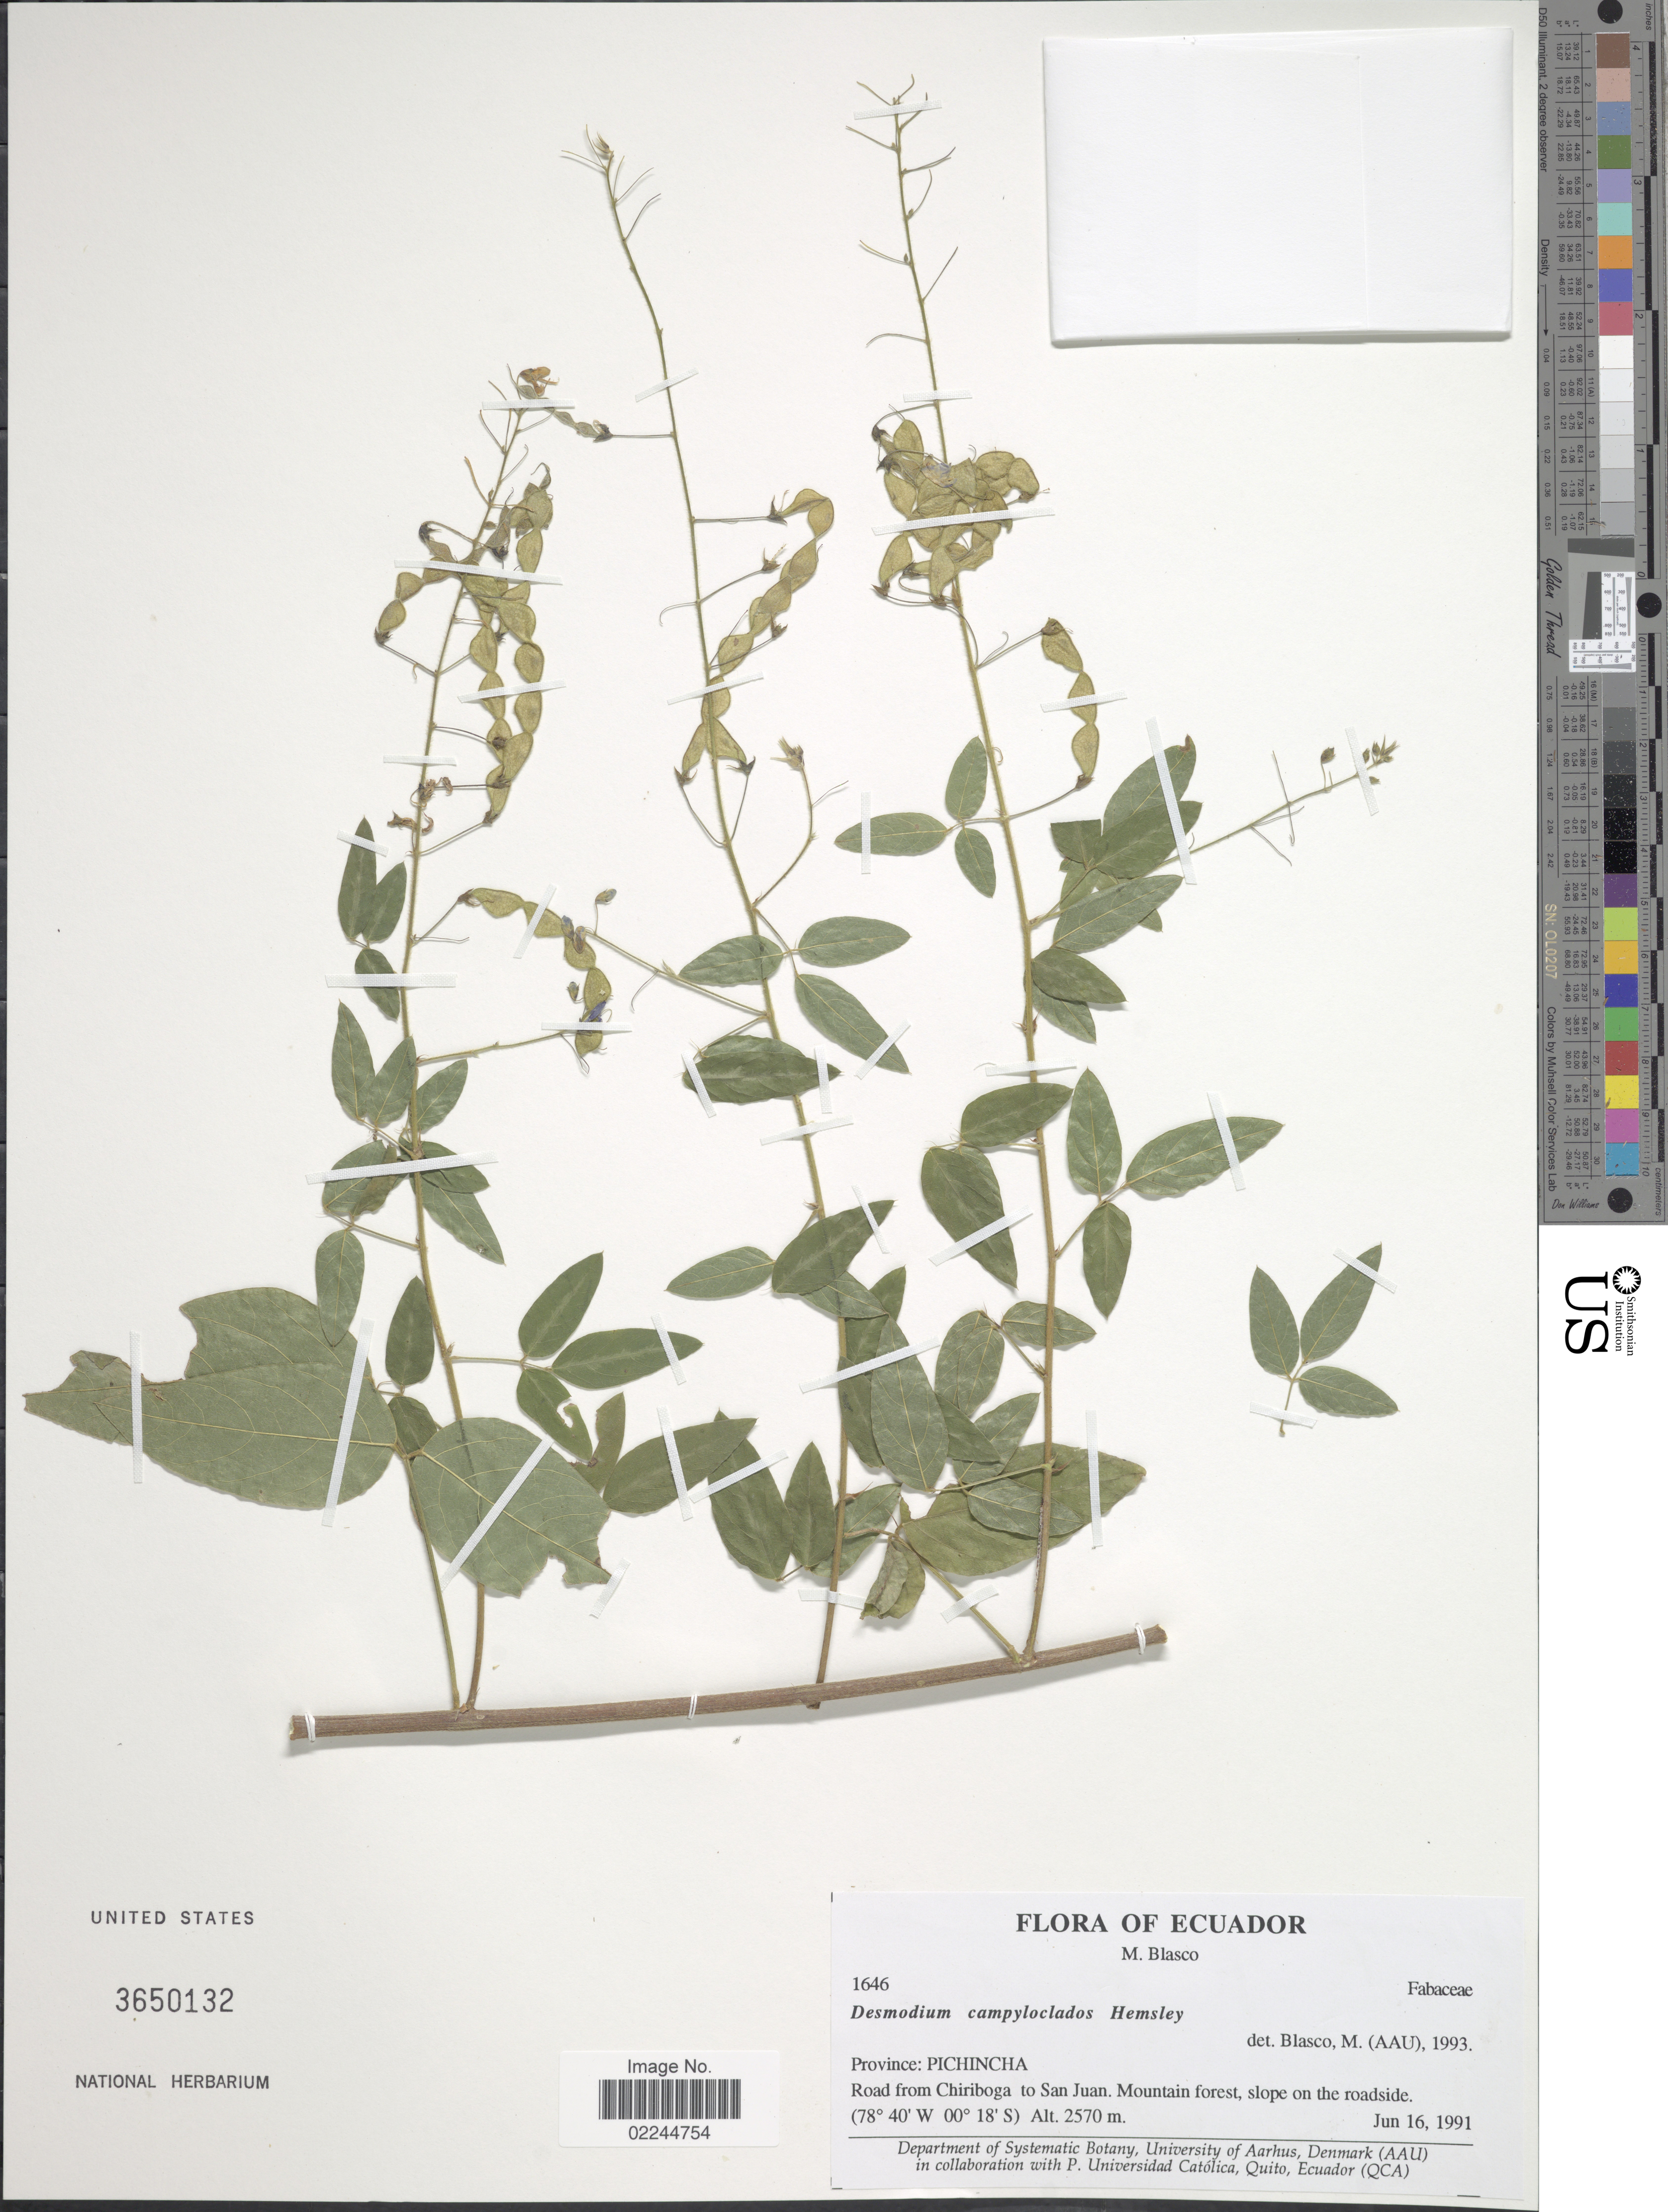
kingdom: Plantae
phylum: Tracheophyta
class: Magnoliopsida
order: Fabales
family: Fabaceae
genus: Desmodium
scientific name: Desmodium campyloclados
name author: Hemsl.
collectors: M. Blasco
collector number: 1646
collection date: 1991-06-16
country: Ecuador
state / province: Pichincha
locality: Road from Chiriboga to San Juan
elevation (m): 2570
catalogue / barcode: US 3650132